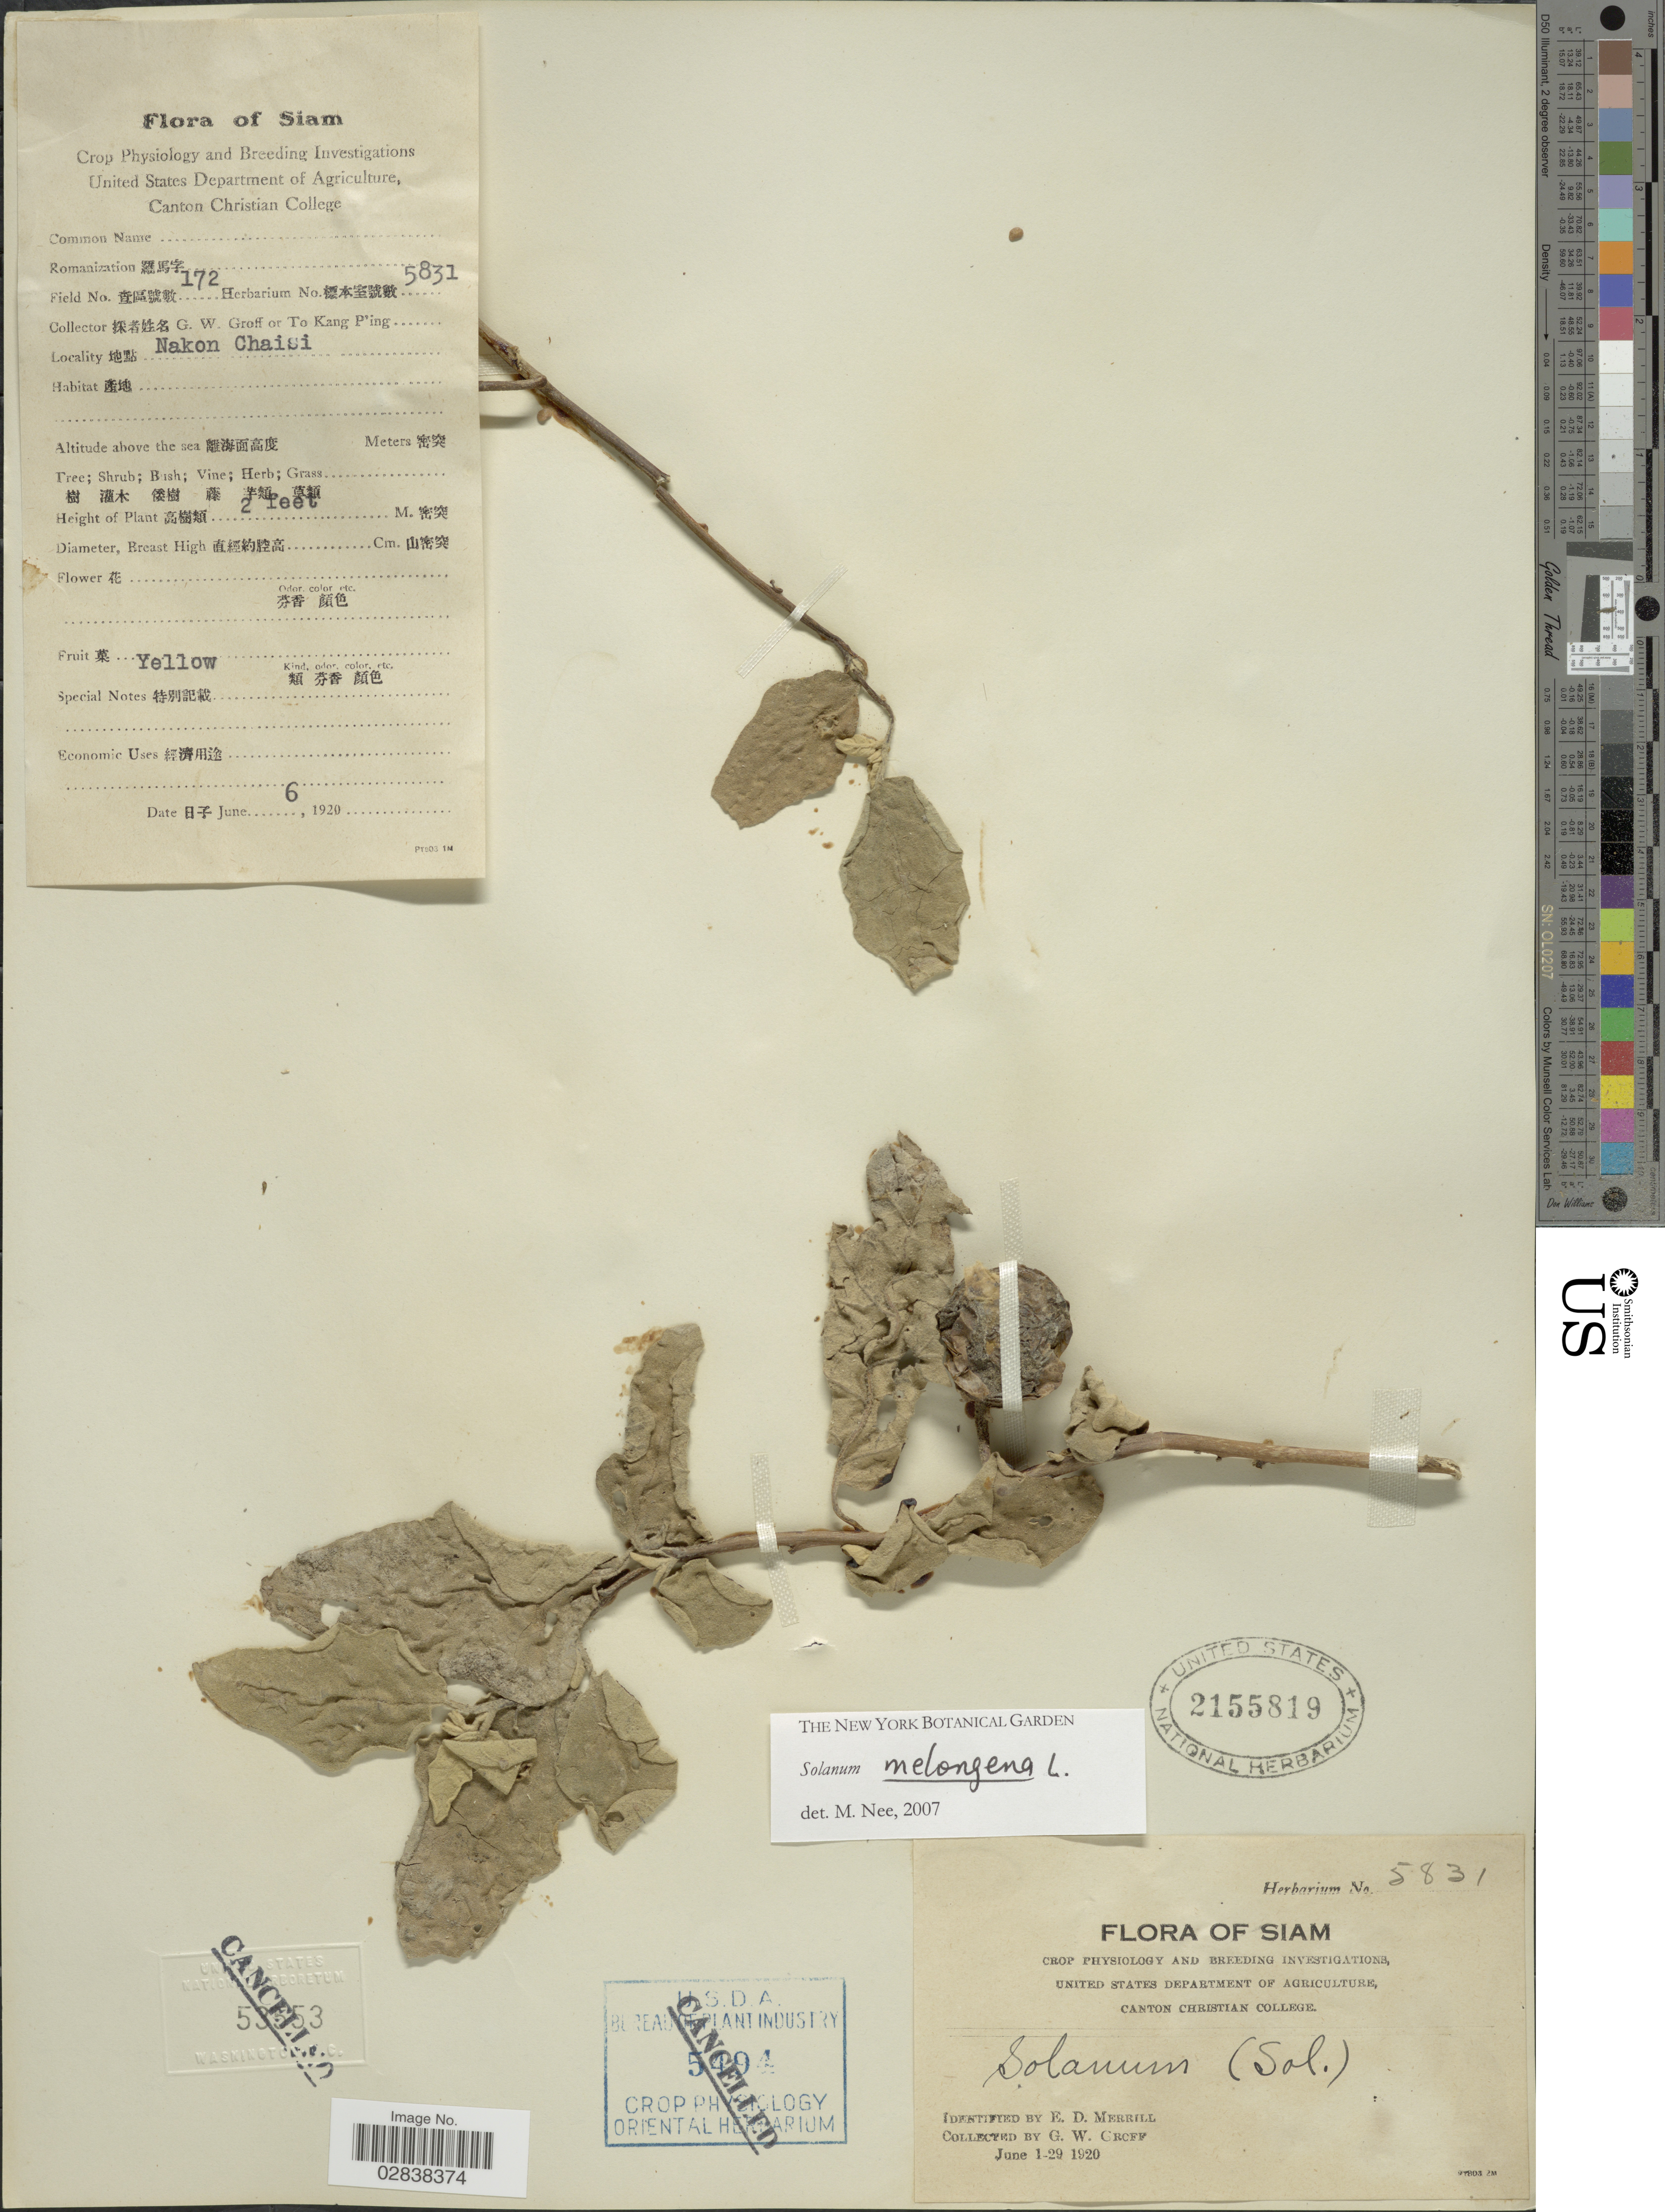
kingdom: Plantae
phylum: Tracheophyta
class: Magnoliopsida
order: Solanales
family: Solanaceae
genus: Solanum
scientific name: Solanum melongena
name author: L.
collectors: G. Groff & T. Ping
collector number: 5831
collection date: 1920-06-06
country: Thailand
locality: Siam, Nakon Chaisi.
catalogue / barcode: US 2155819